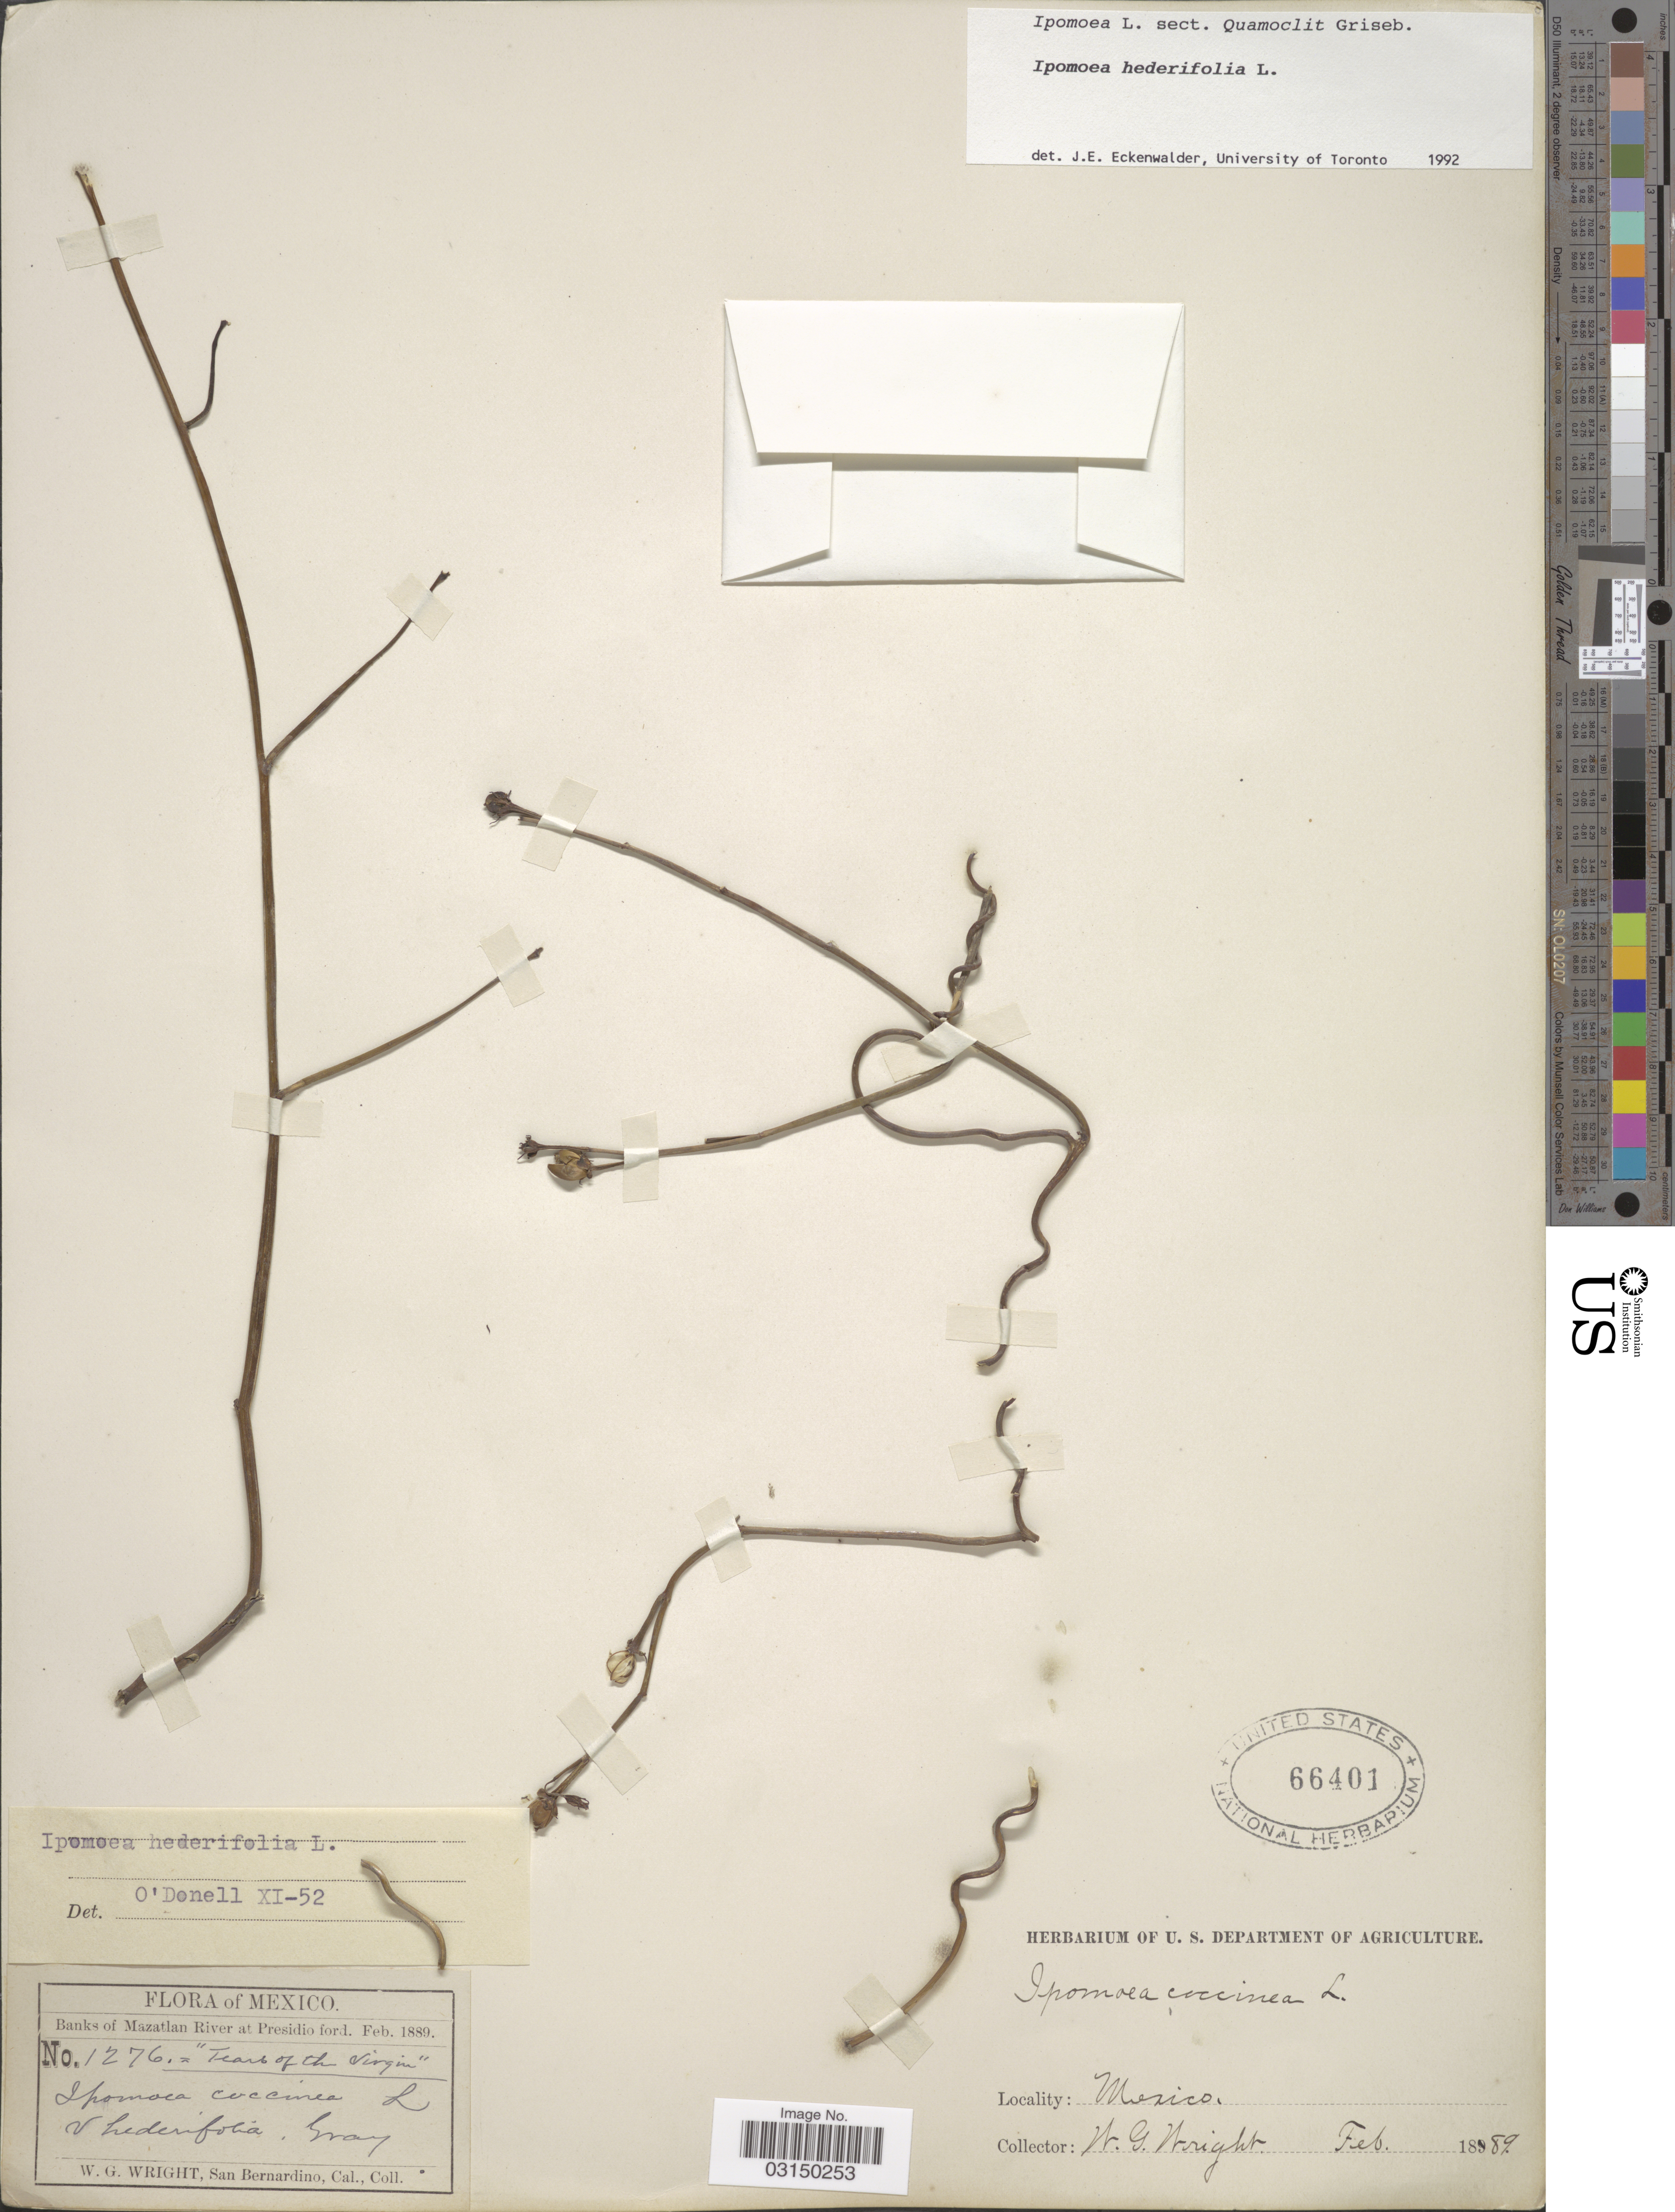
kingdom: Plantae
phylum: Tracheophyta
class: Magnoliopsida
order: Solanales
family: Convolvulaceae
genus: Ipomoea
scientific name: Ipomoea hederifolia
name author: L.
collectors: W. G. Wright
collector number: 1276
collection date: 1889-02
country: Mexico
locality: Banks of Mazatlan River at Presidio ford.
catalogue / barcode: US 66401